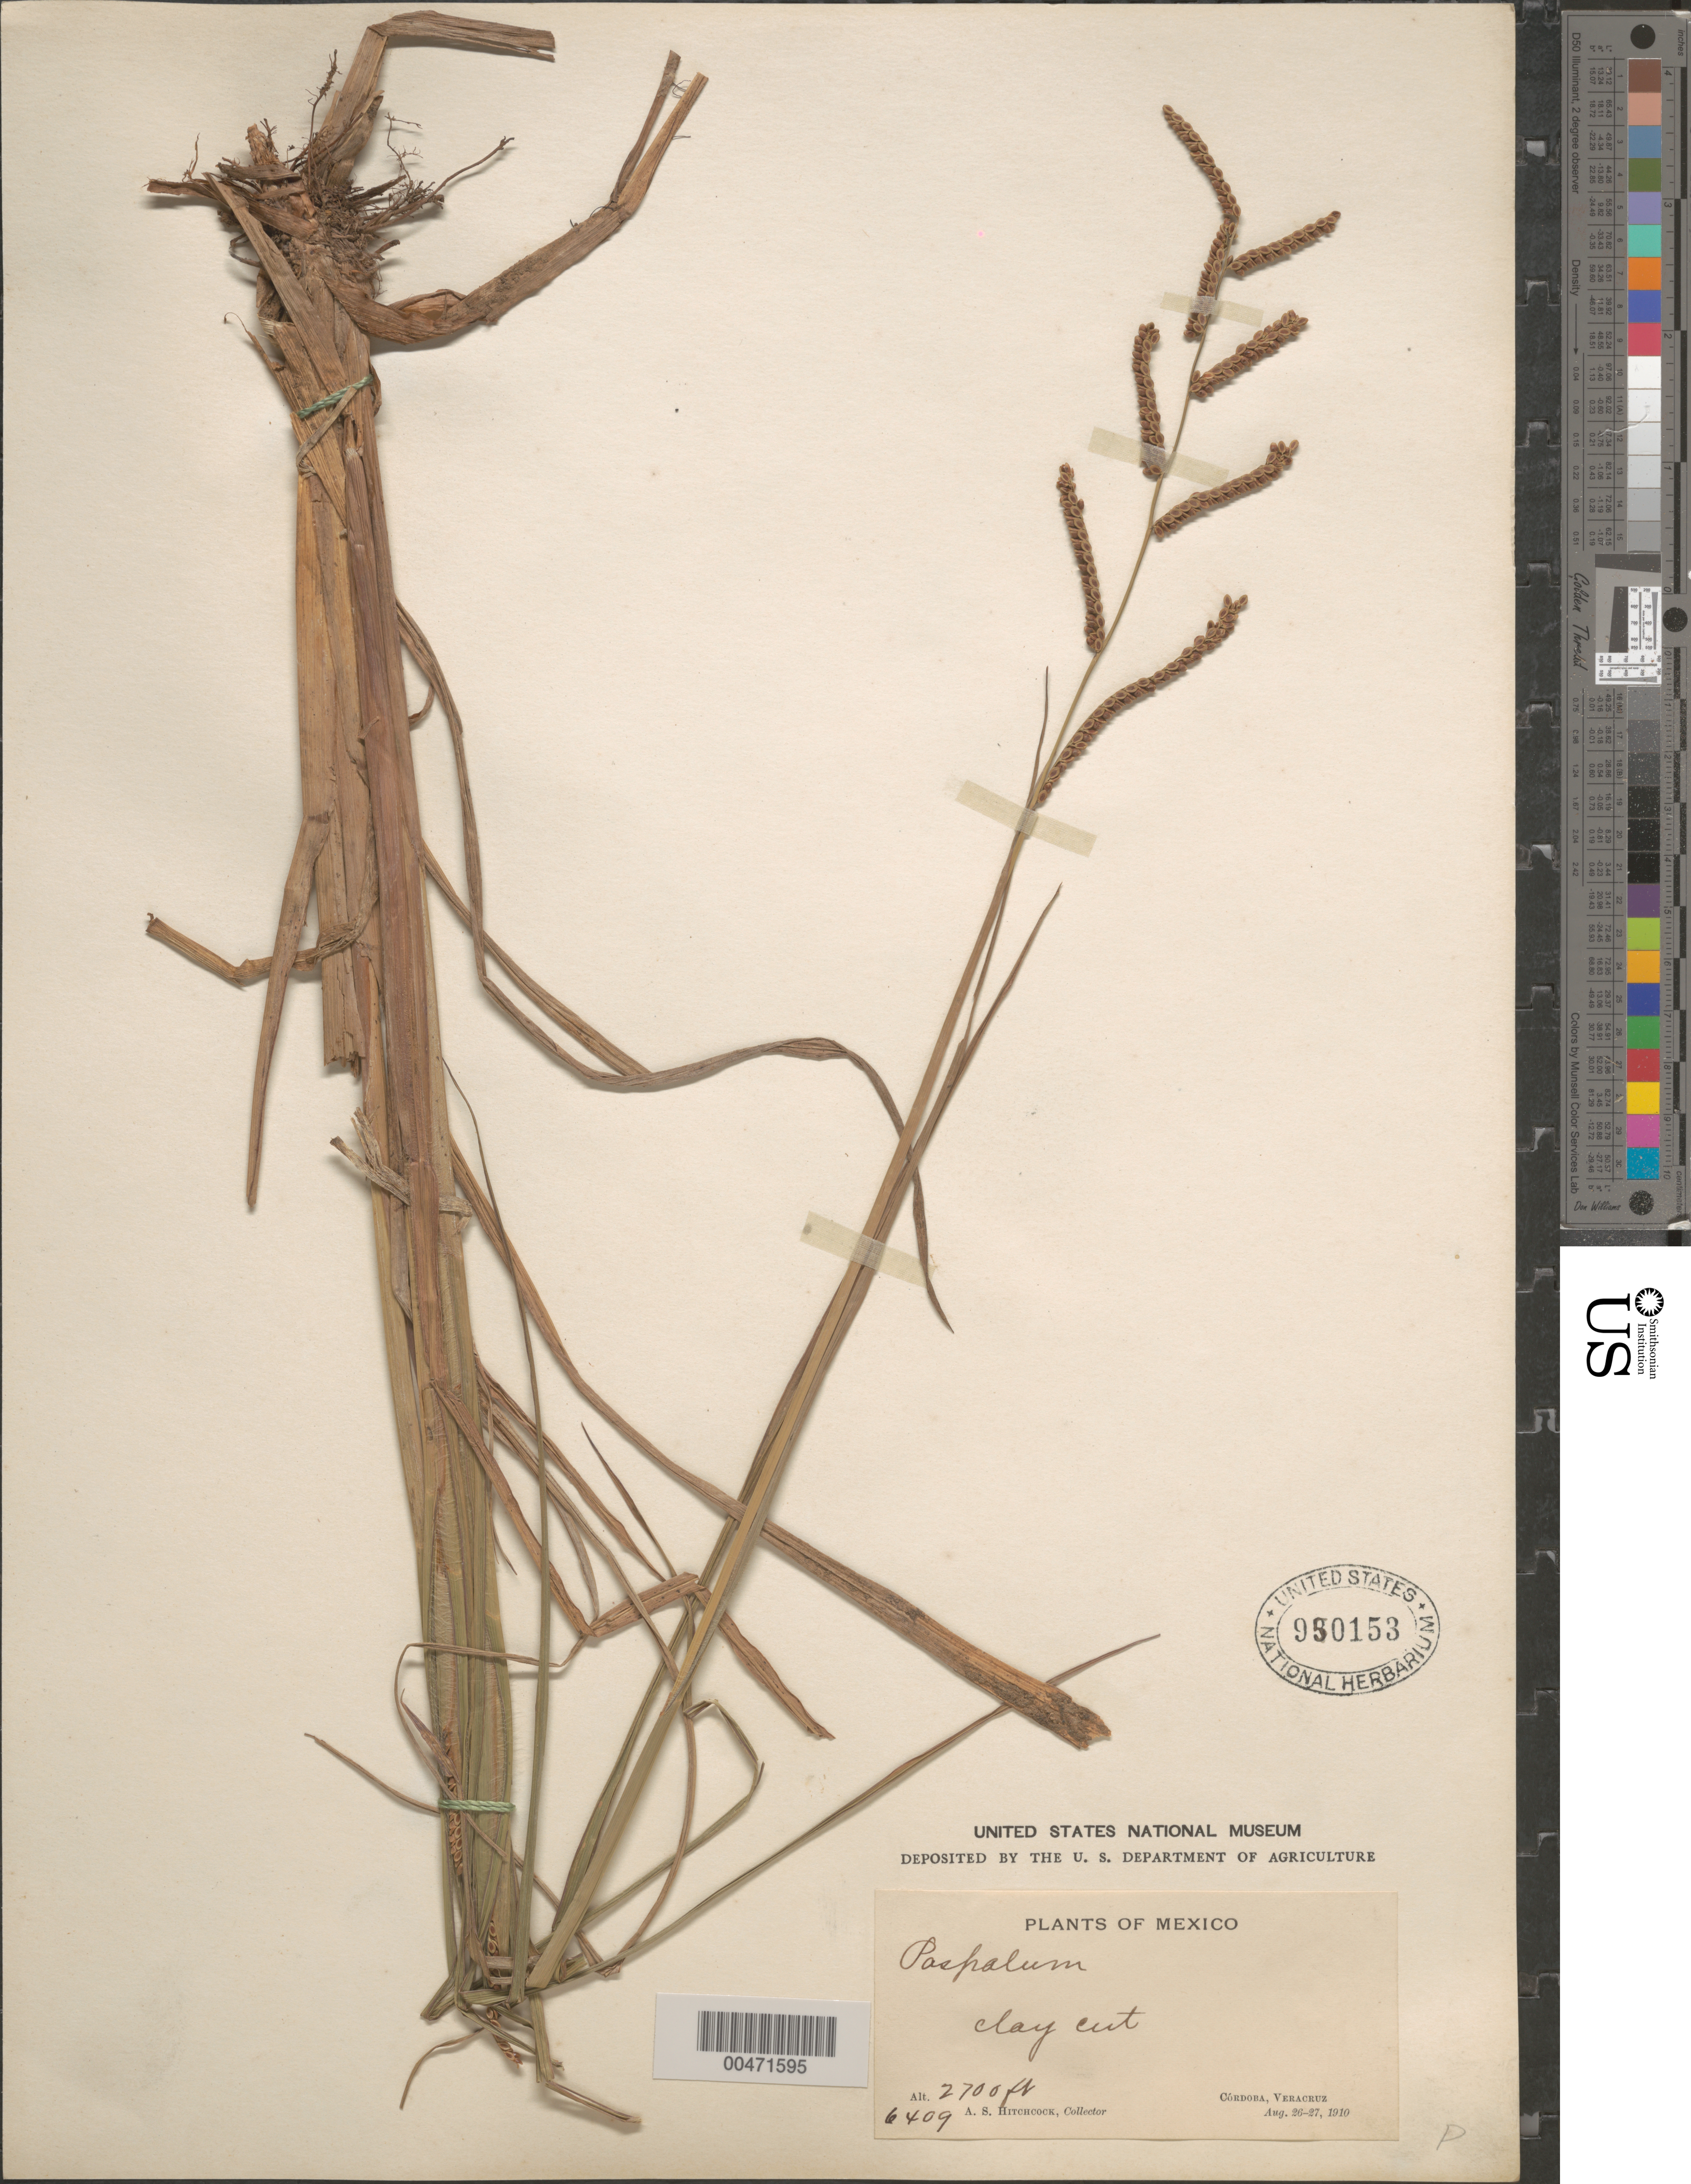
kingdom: Plantae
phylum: Tracheophyta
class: Liliopsida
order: Poales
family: Poaceae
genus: Paspalum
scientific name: Paspalum plicatulum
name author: Michx.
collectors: A. S. Hitchcock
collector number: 6409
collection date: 1910-08-26/1910-08-27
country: Mexico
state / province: Veracruz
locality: Cordoba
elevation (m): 823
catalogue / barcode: US 950153